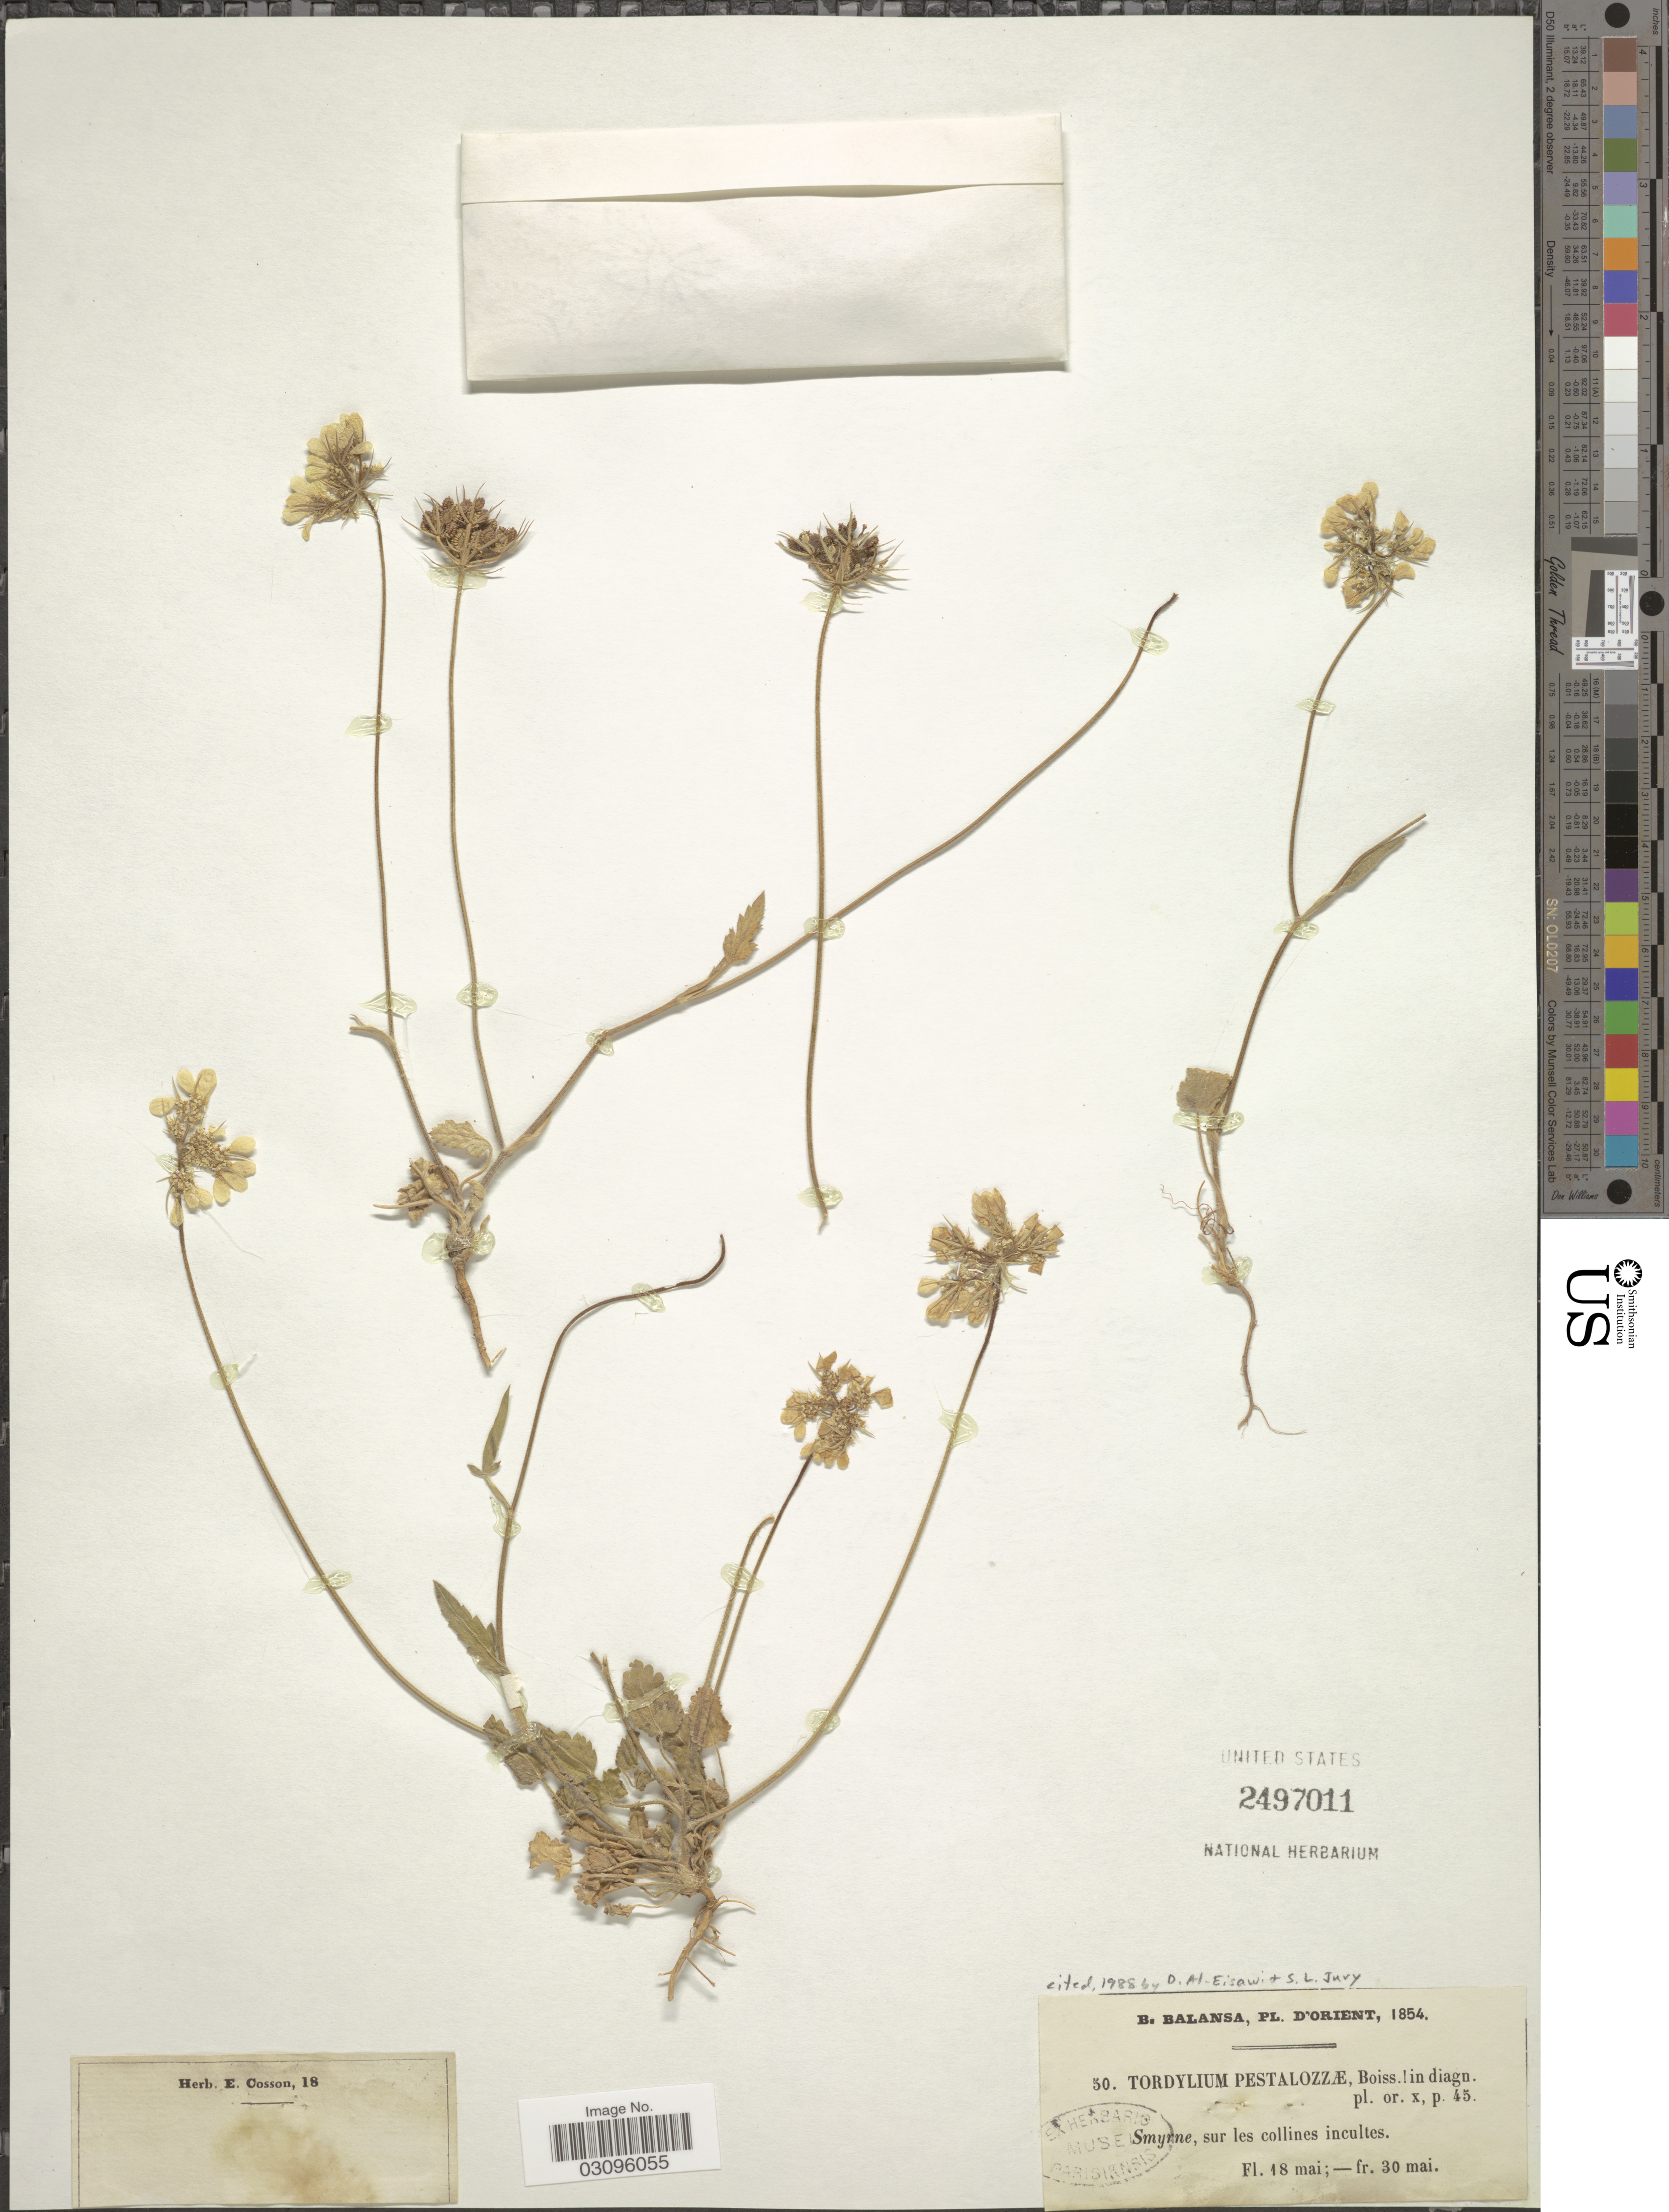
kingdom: Plantae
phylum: Tracheophyta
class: Magnoliopsida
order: Apiales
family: Apiaceae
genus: Tordylium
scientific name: Tordylium pestalozzae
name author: Boiss.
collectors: B. Balansa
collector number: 50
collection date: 1854-05-18/1854-05-30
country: Turkey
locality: Orient. Smyrne.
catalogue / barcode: US 2497011